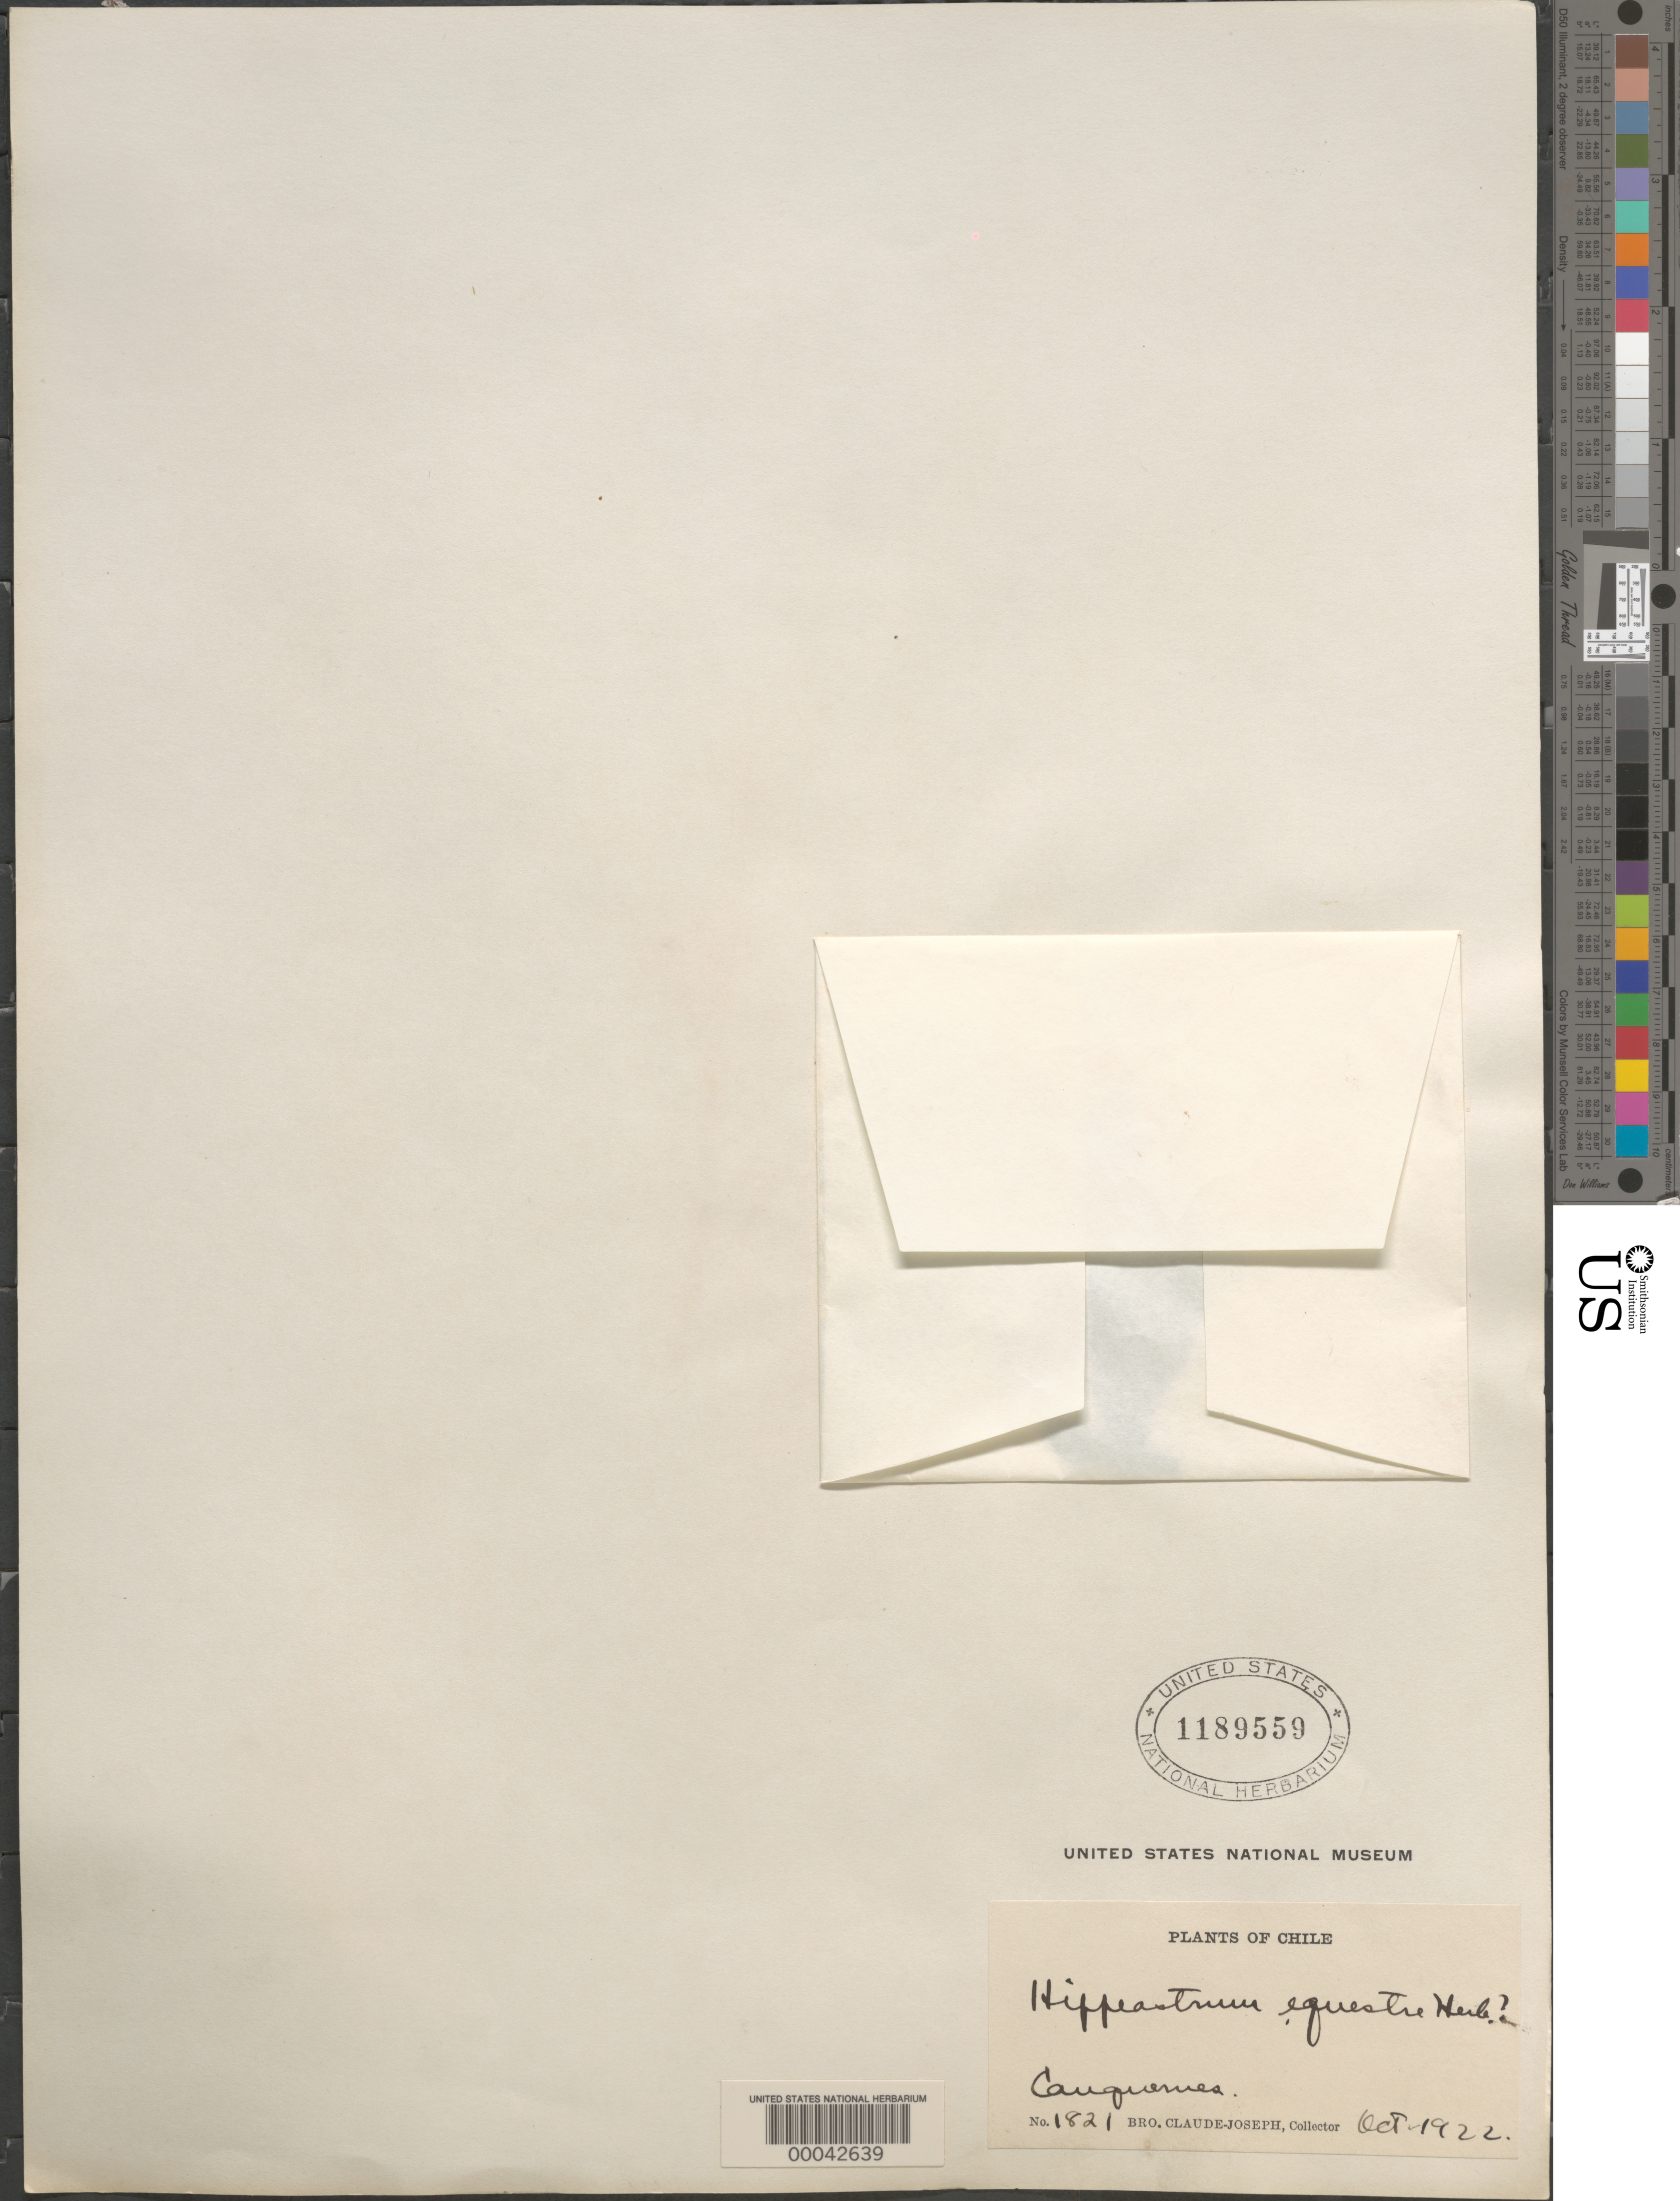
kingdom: Plantae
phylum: Tracheophyta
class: Liliopsida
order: Asparagales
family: Amaryllidaceae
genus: Hippeastrum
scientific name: Hippeastrum equestre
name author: (Aiton) Herb.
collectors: Bro. Claude-Joseph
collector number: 1821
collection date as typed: Oct 1922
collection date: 1922-10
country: Chile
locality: Cauquenes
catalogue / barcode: US 1189559